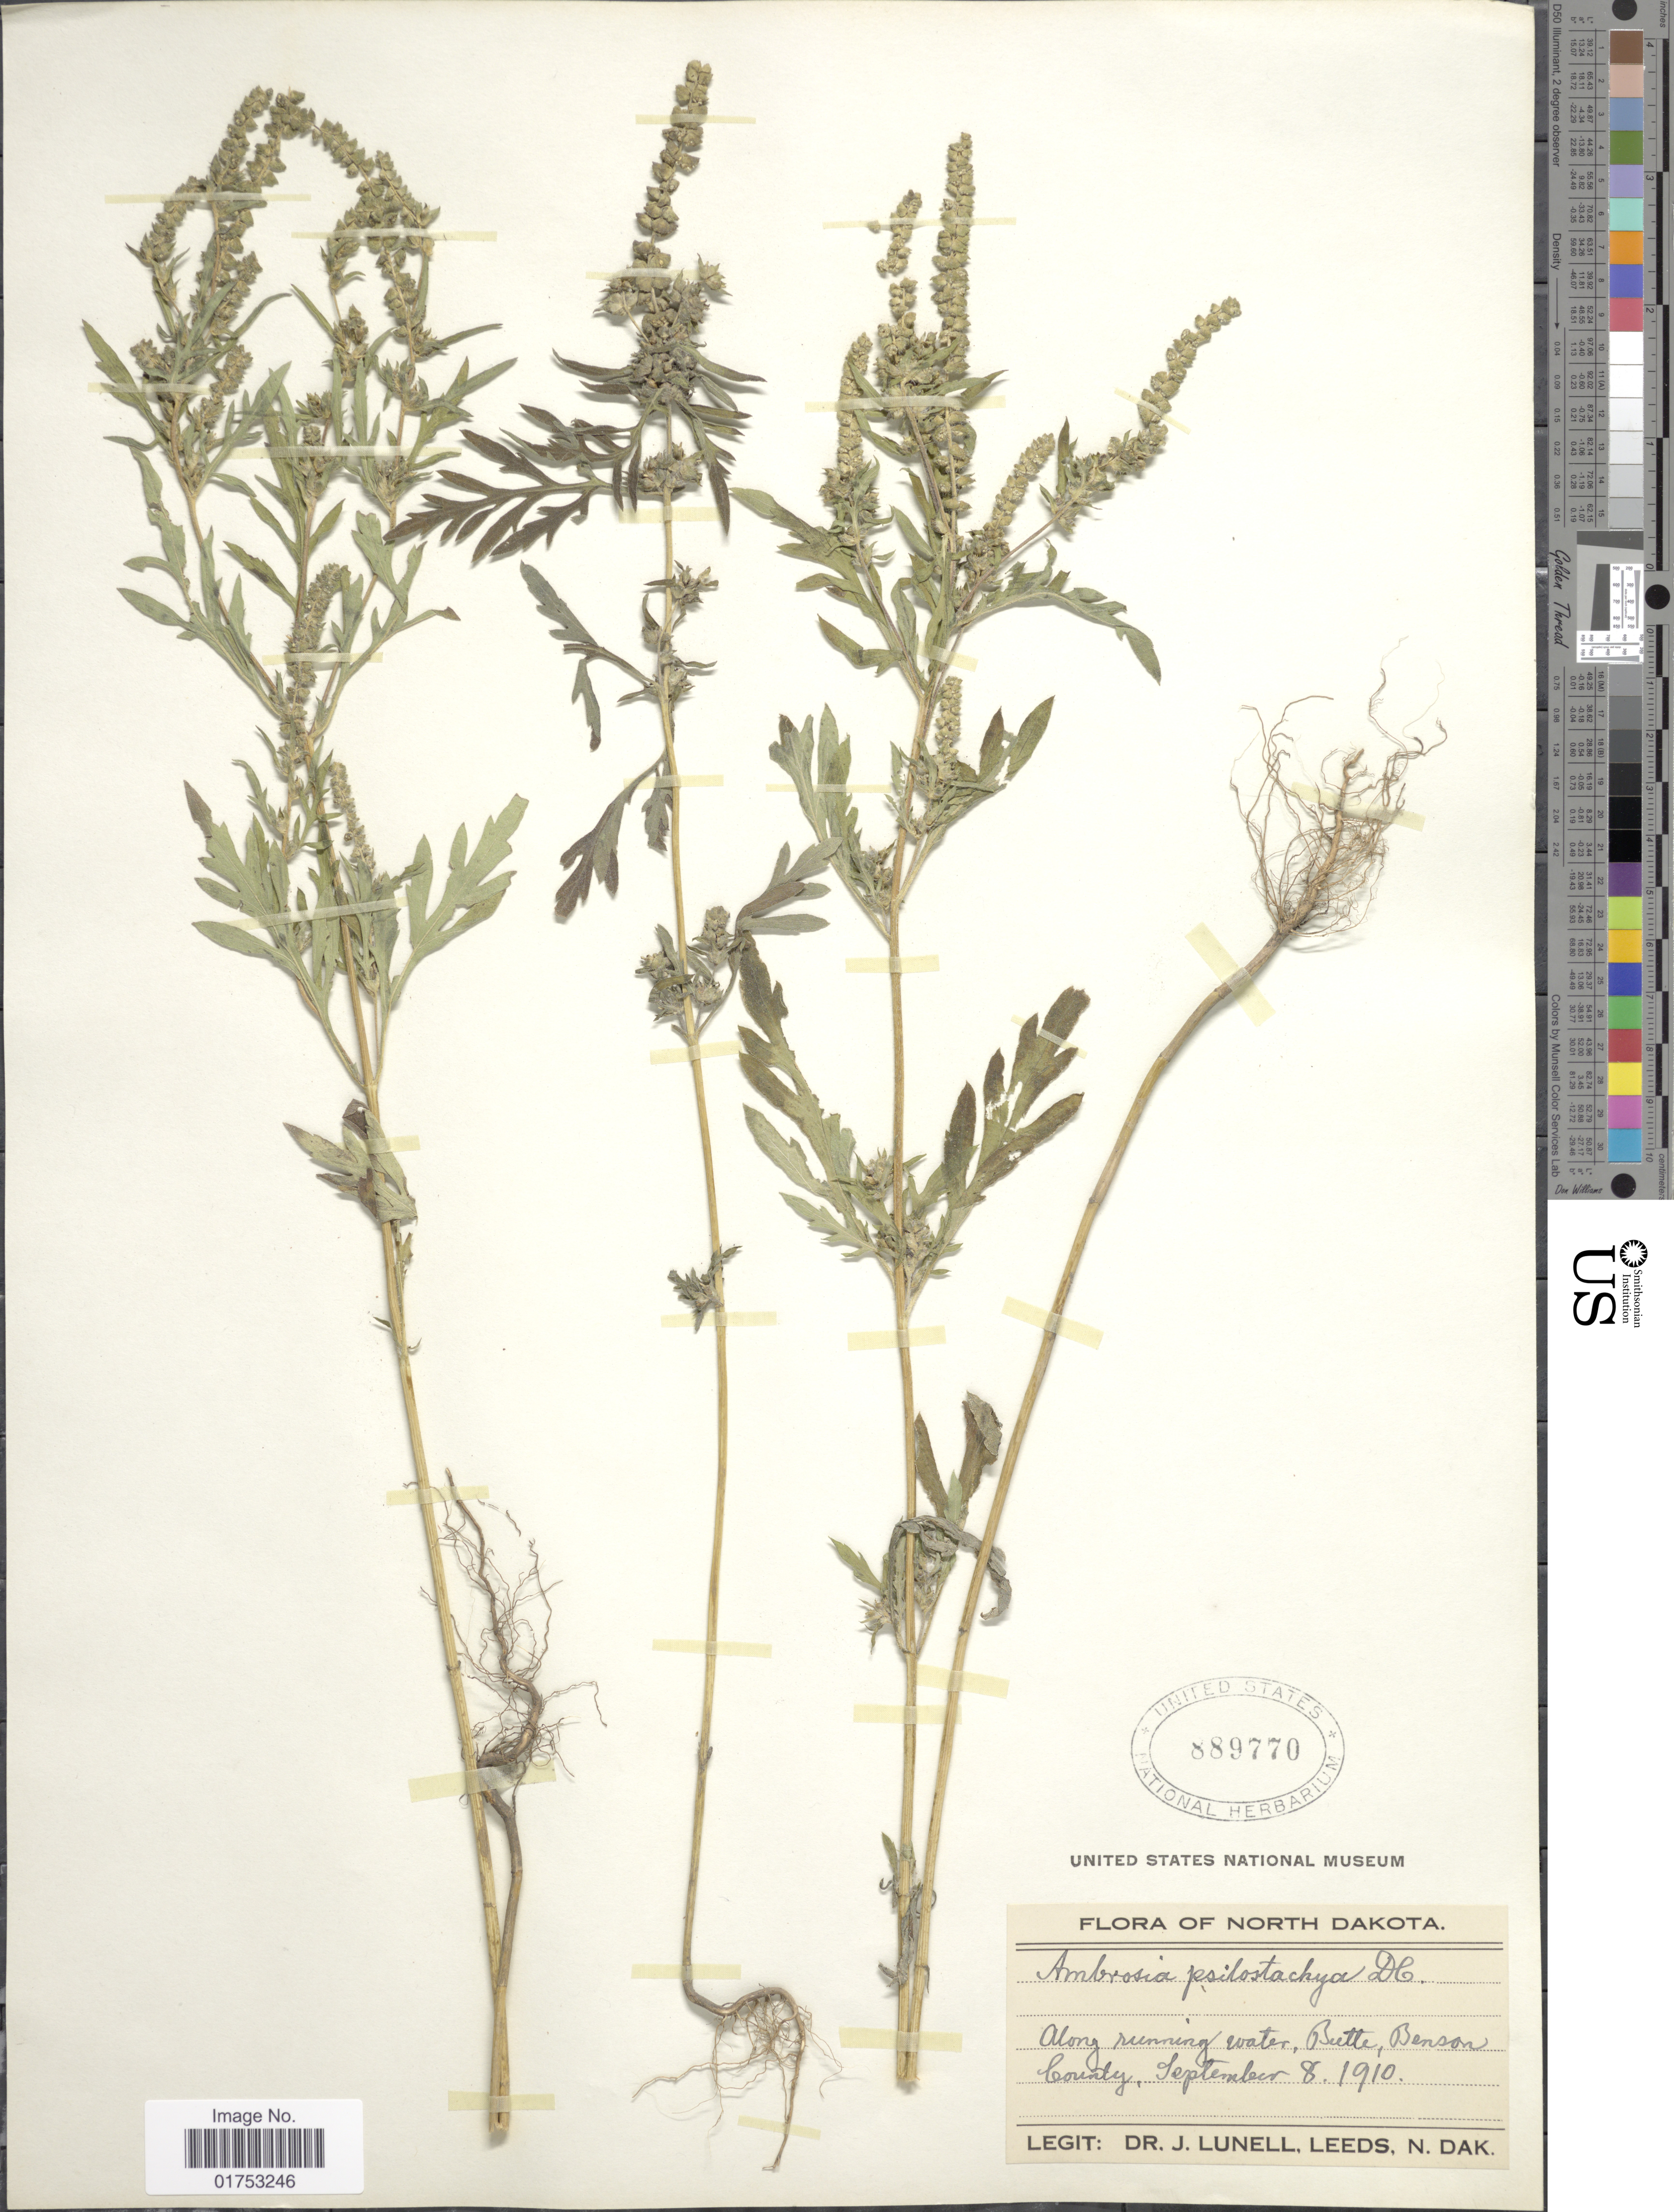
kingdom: Plantae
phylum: Tracheophyta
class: Magnoliopsida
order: Asterales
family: Asteraceae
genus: Ambrosia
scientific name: Ambrosia artemisiifolia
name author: L.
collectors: J. Lunell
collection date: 1910-09-08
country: United States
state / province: North Dakota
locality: Along running water, Butte, Benson County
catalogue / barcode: US 889770